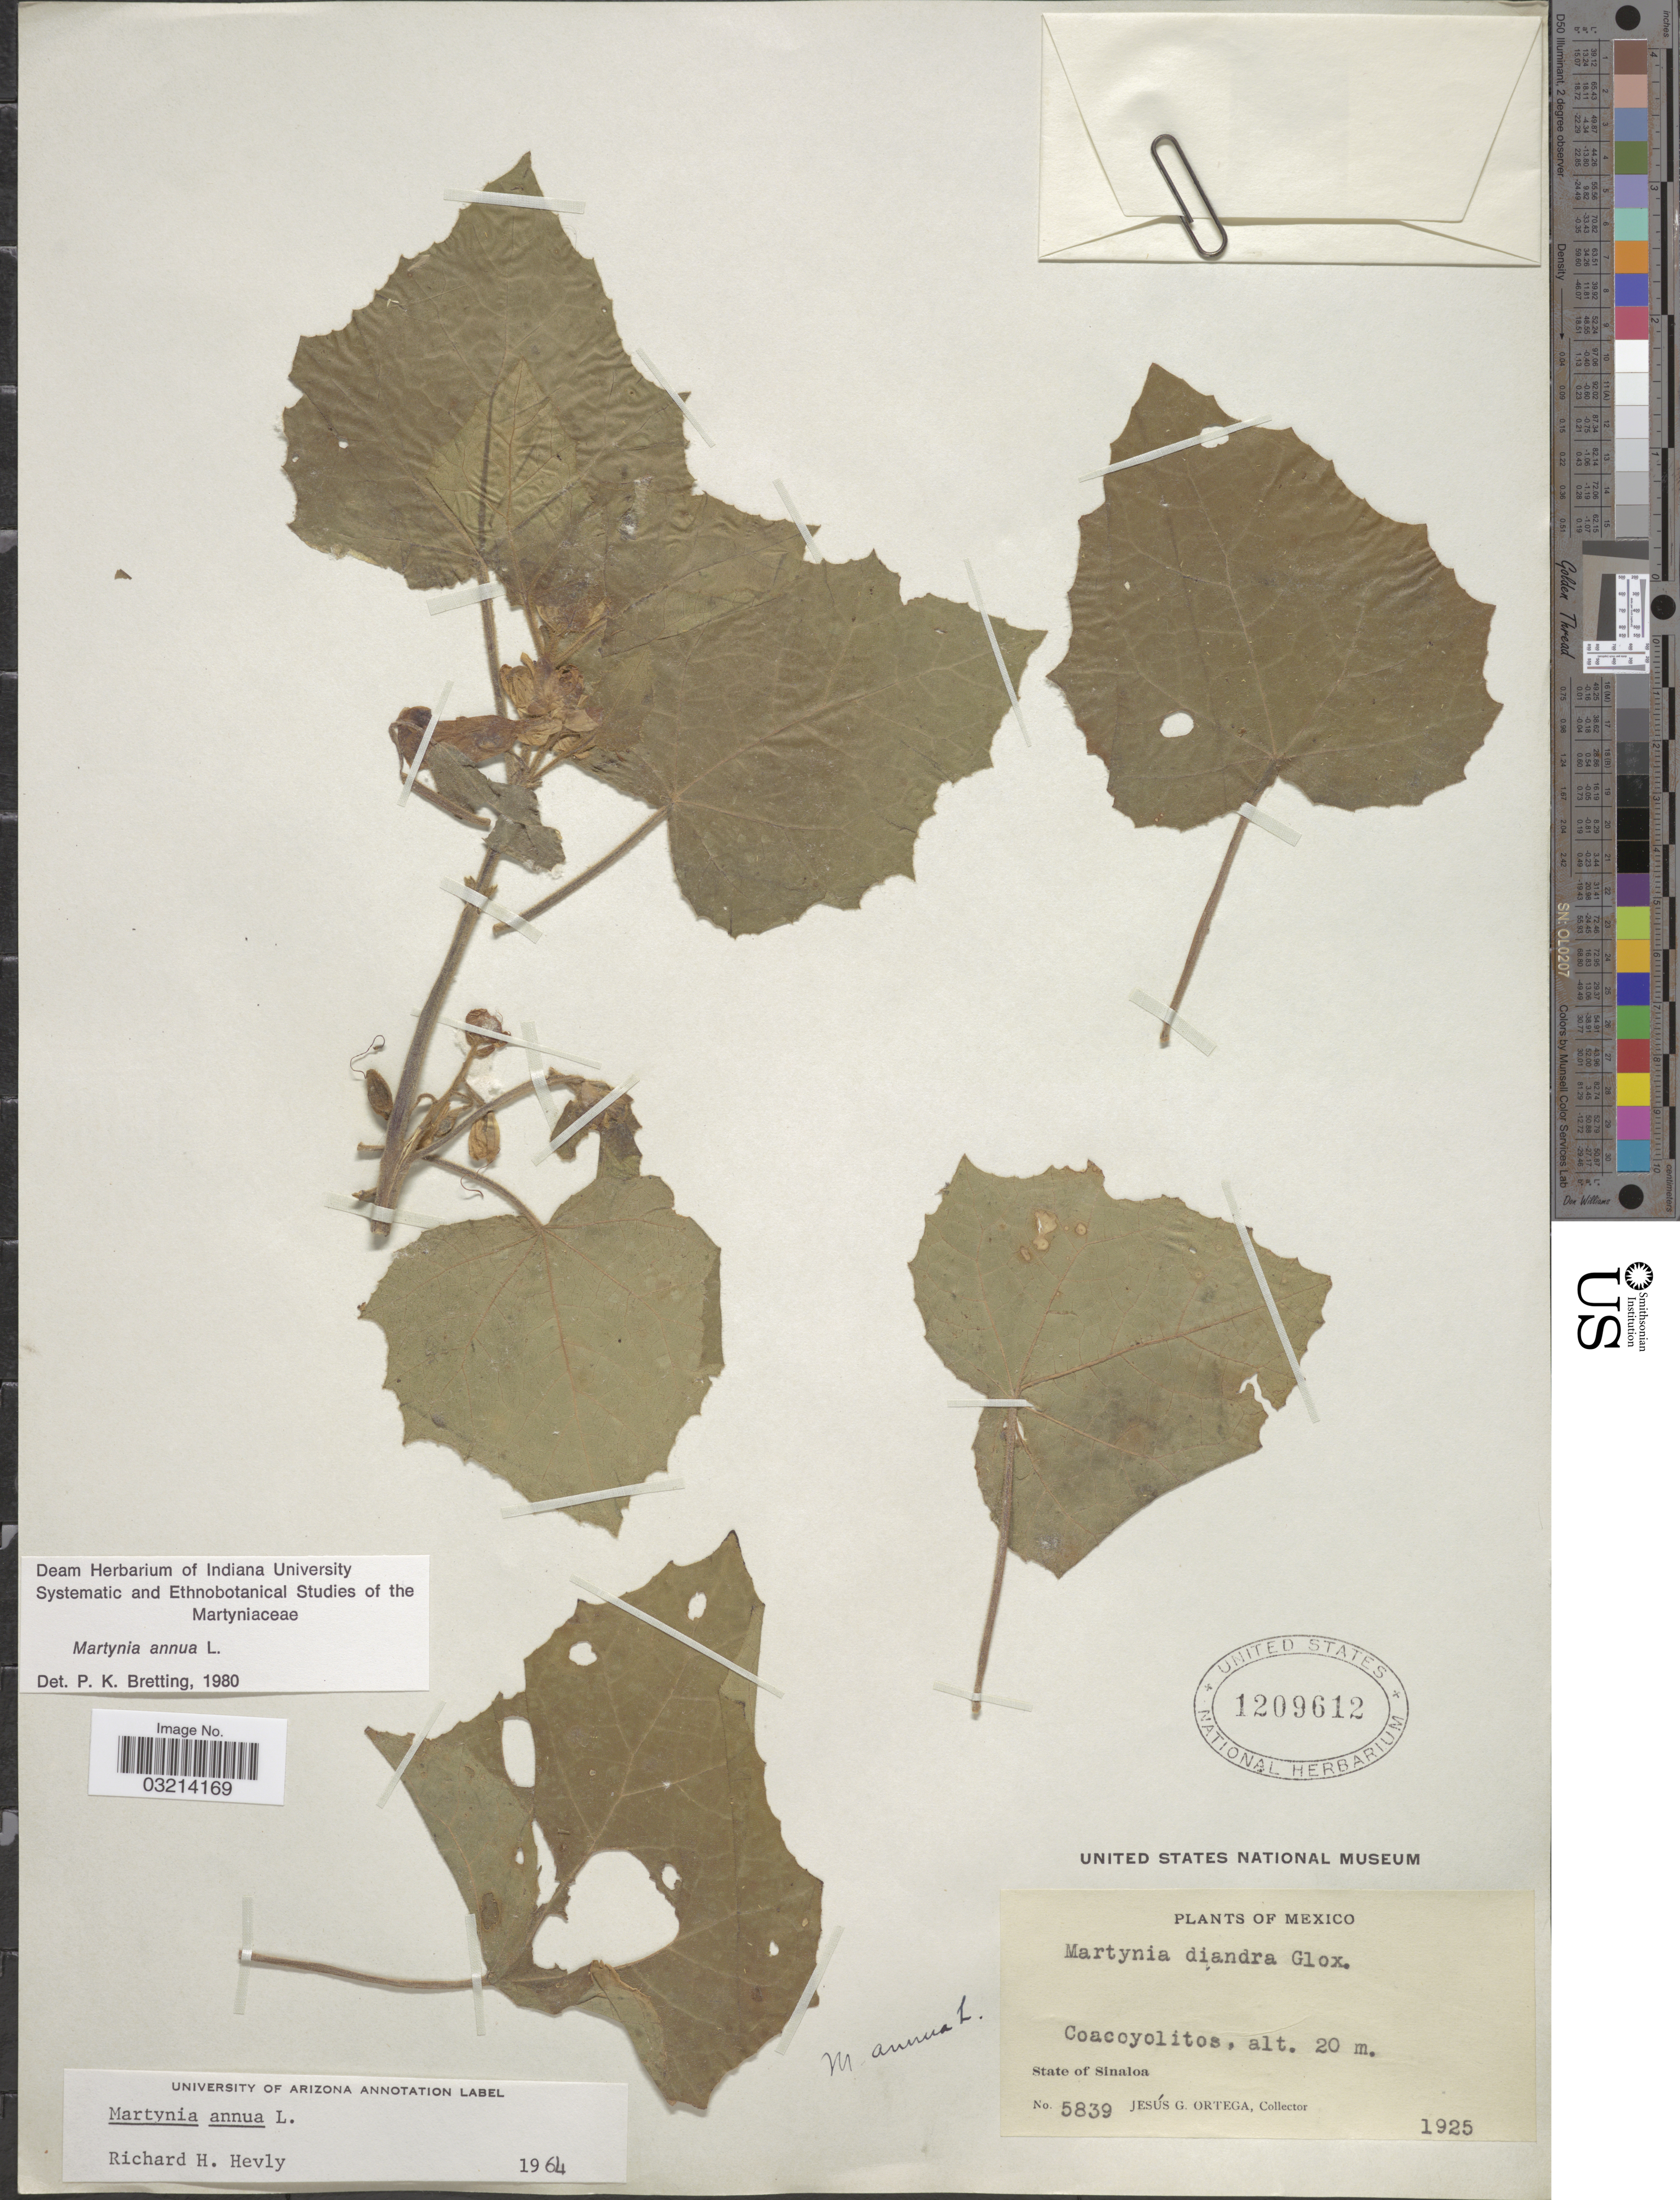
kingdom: Plantae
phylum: Tracheophyta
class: Magnoliopsida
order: Lamiales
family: Martyniaceae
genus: Martynia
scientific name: Martynia annua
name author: L.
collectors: J. Ortega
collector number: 5839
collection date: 1925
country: Mexico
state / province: Sinaloa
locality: Coacoyolitos.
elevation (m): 20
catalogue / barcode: US 1209612